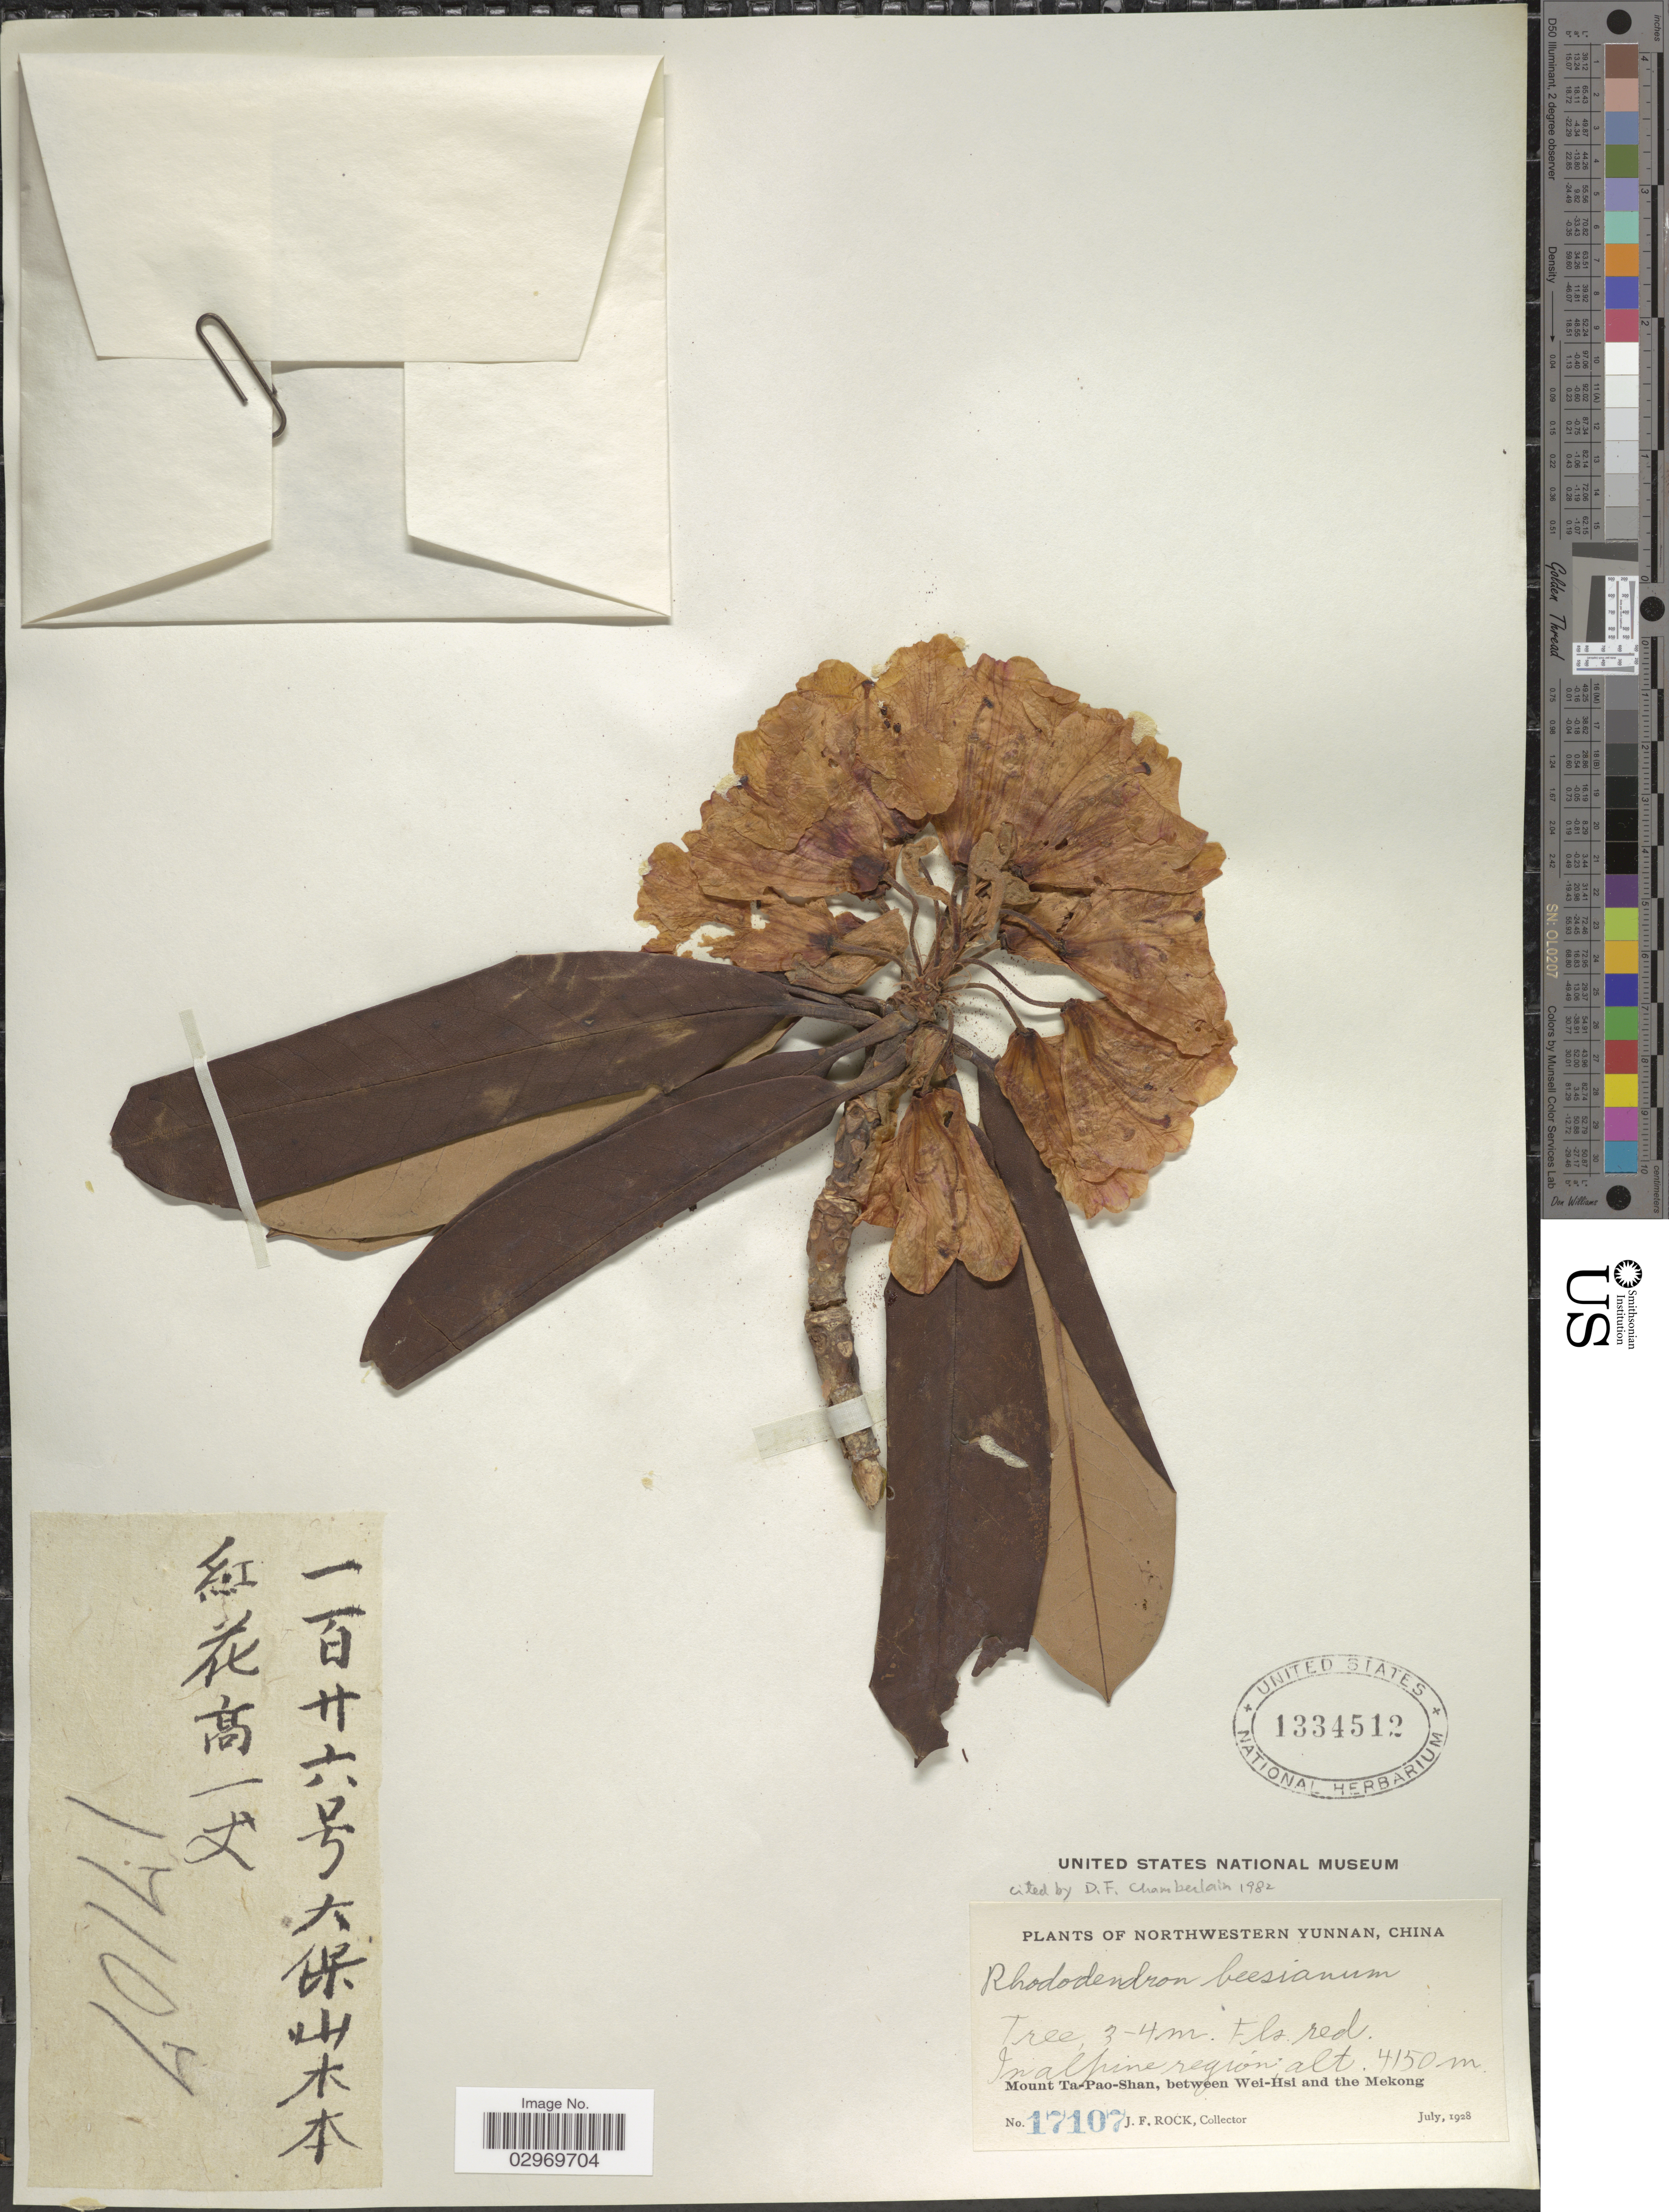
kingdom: Plantae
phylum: Tracheophyta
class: Magnoliopsida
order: Ericales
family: Ericaceae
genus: Rhododendron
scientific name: Rhododendron beesianum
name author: Diels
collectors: J. Rock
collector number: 17107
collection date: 1928-07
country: China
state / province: Yunnan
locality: Northwestern Yunnan. In alpine region. Mount Ta-Pao-Shan, between Wei-Hsi and the Mekong.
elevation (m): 4150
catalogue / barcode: US 1334512